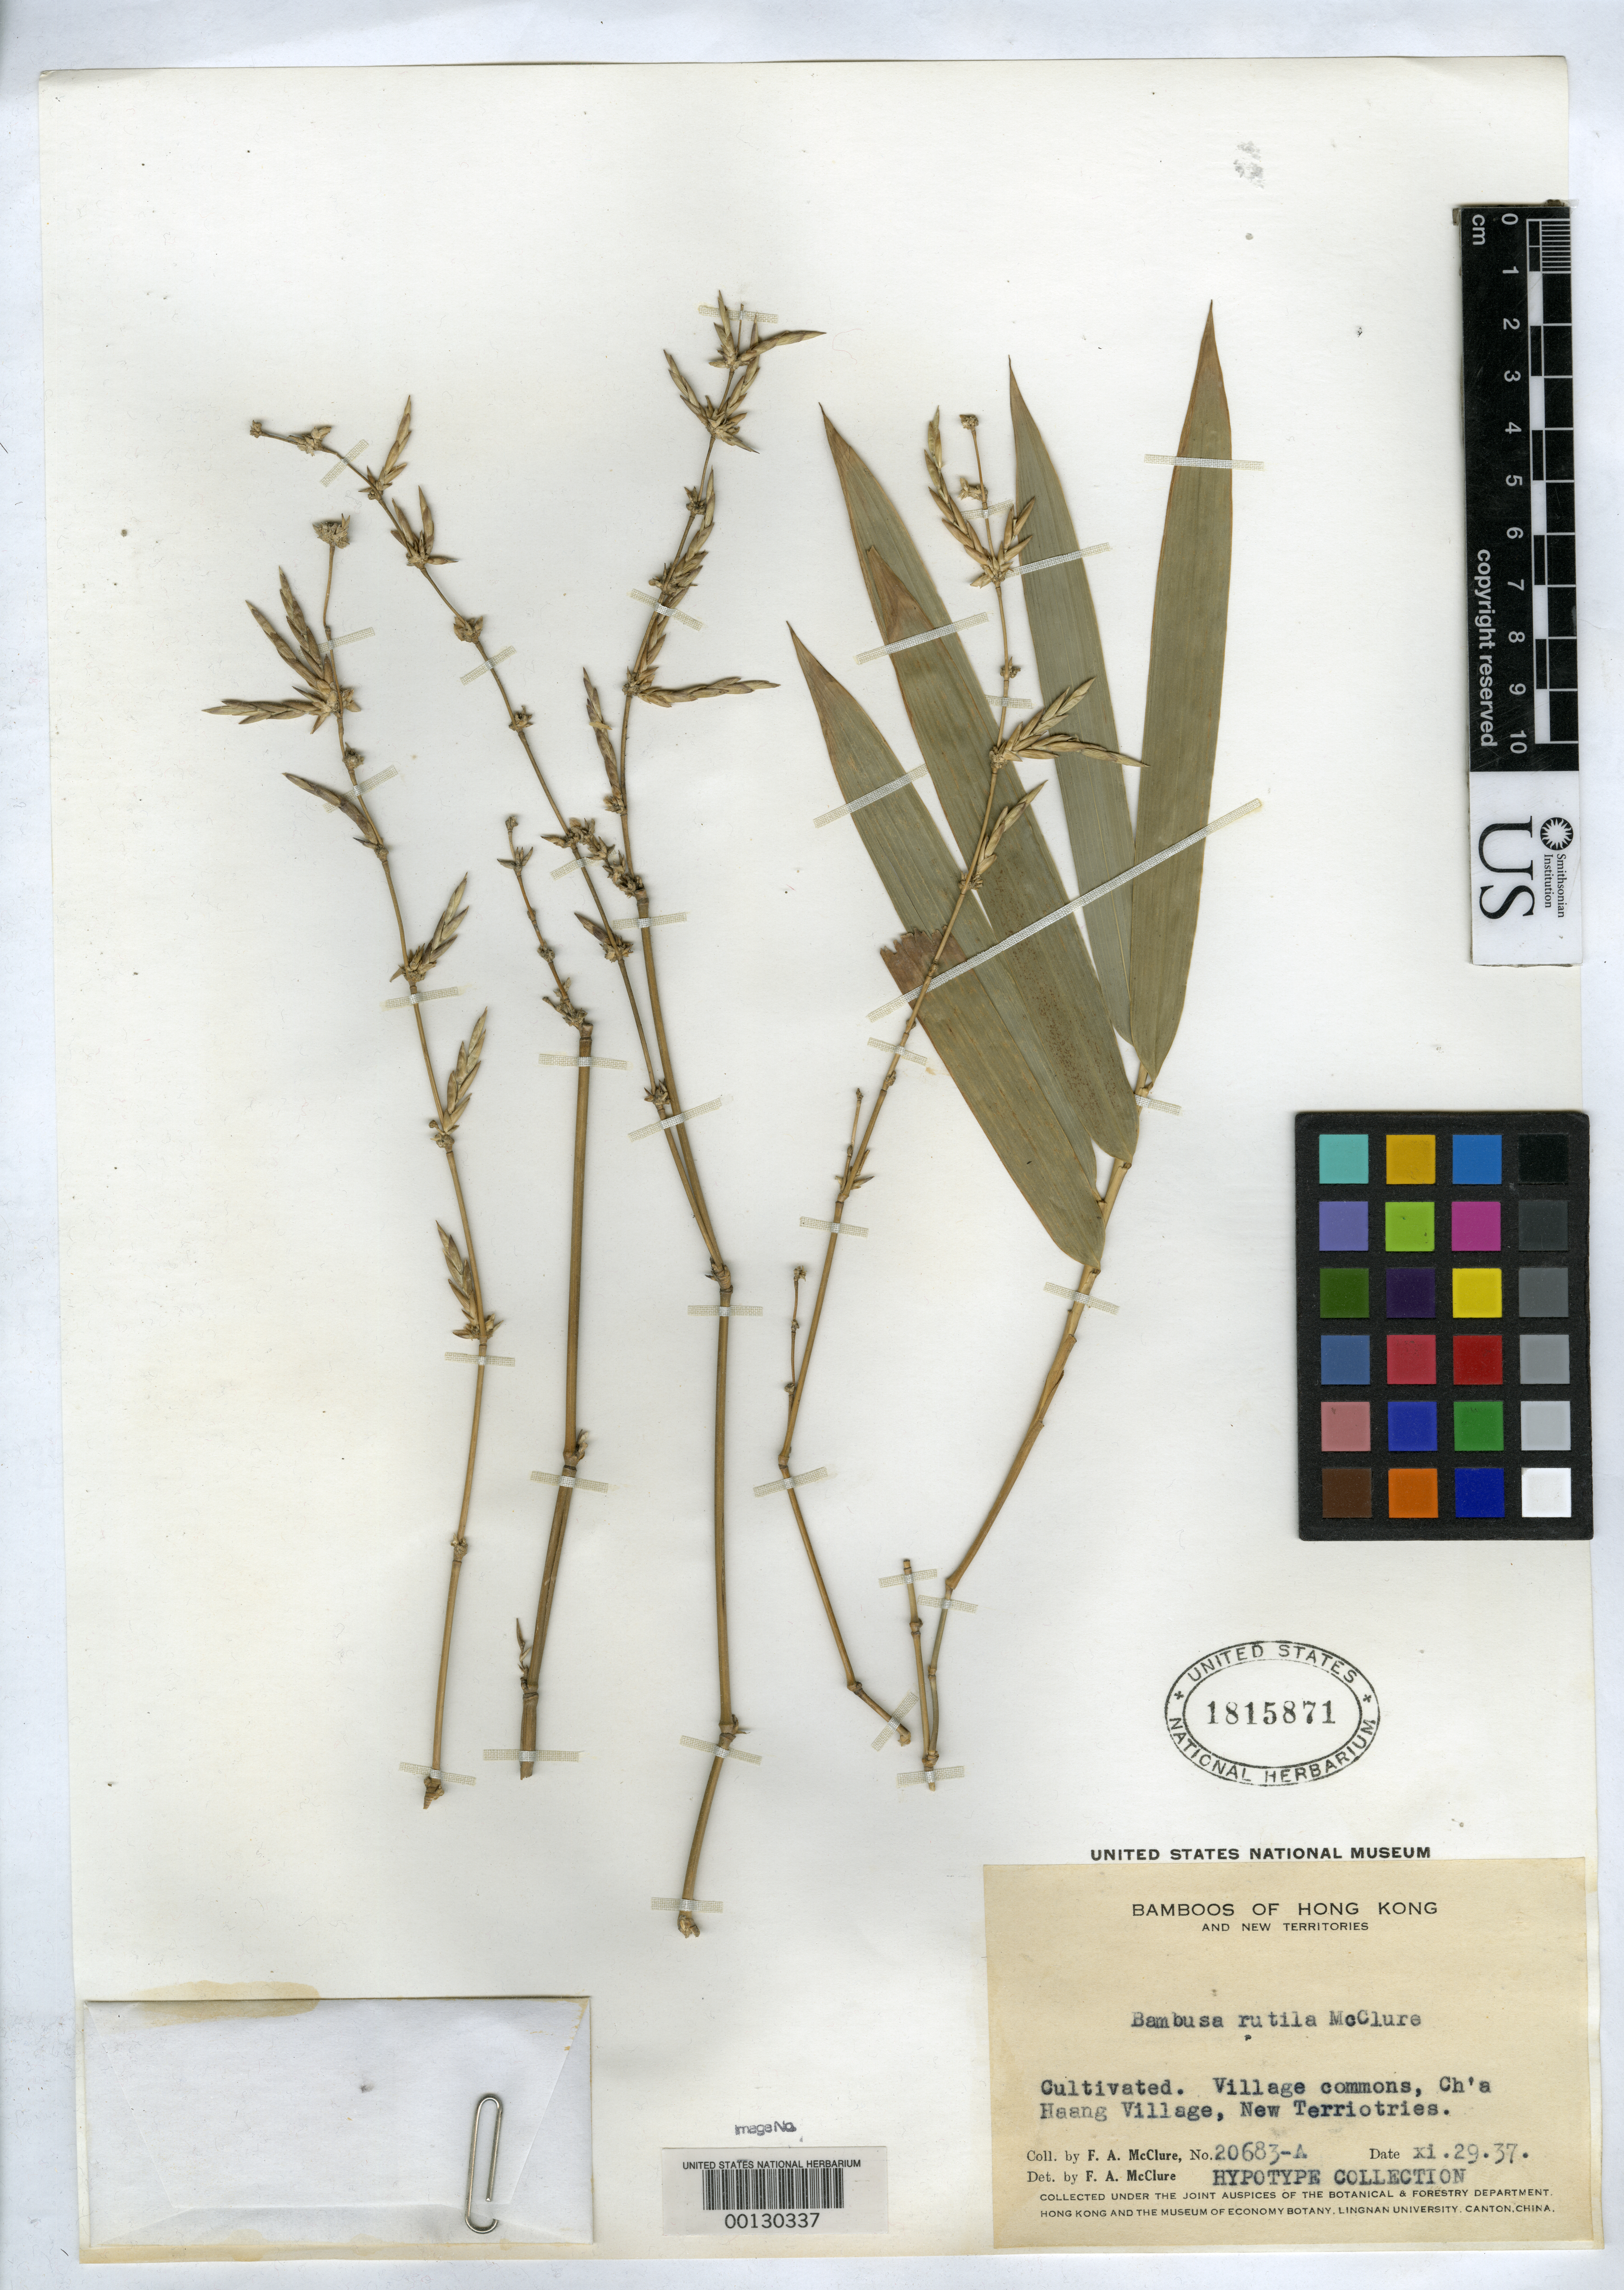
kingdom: Plantae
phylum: Tracheophyta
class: Liliopsida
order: Poales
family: Poaceae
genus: Bambusa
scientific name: Bambusa rutila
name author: McClure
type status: Original Material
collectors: F. A. McClure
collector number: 20683-a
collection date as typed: xi. 29. 37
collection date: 1937-11-29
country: China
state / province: Hong Kong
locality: Cultivated. Village commons, Ch'a Haang village, New Territories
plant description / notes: Labeled as "hypotype collection"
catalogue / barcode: US 1815871